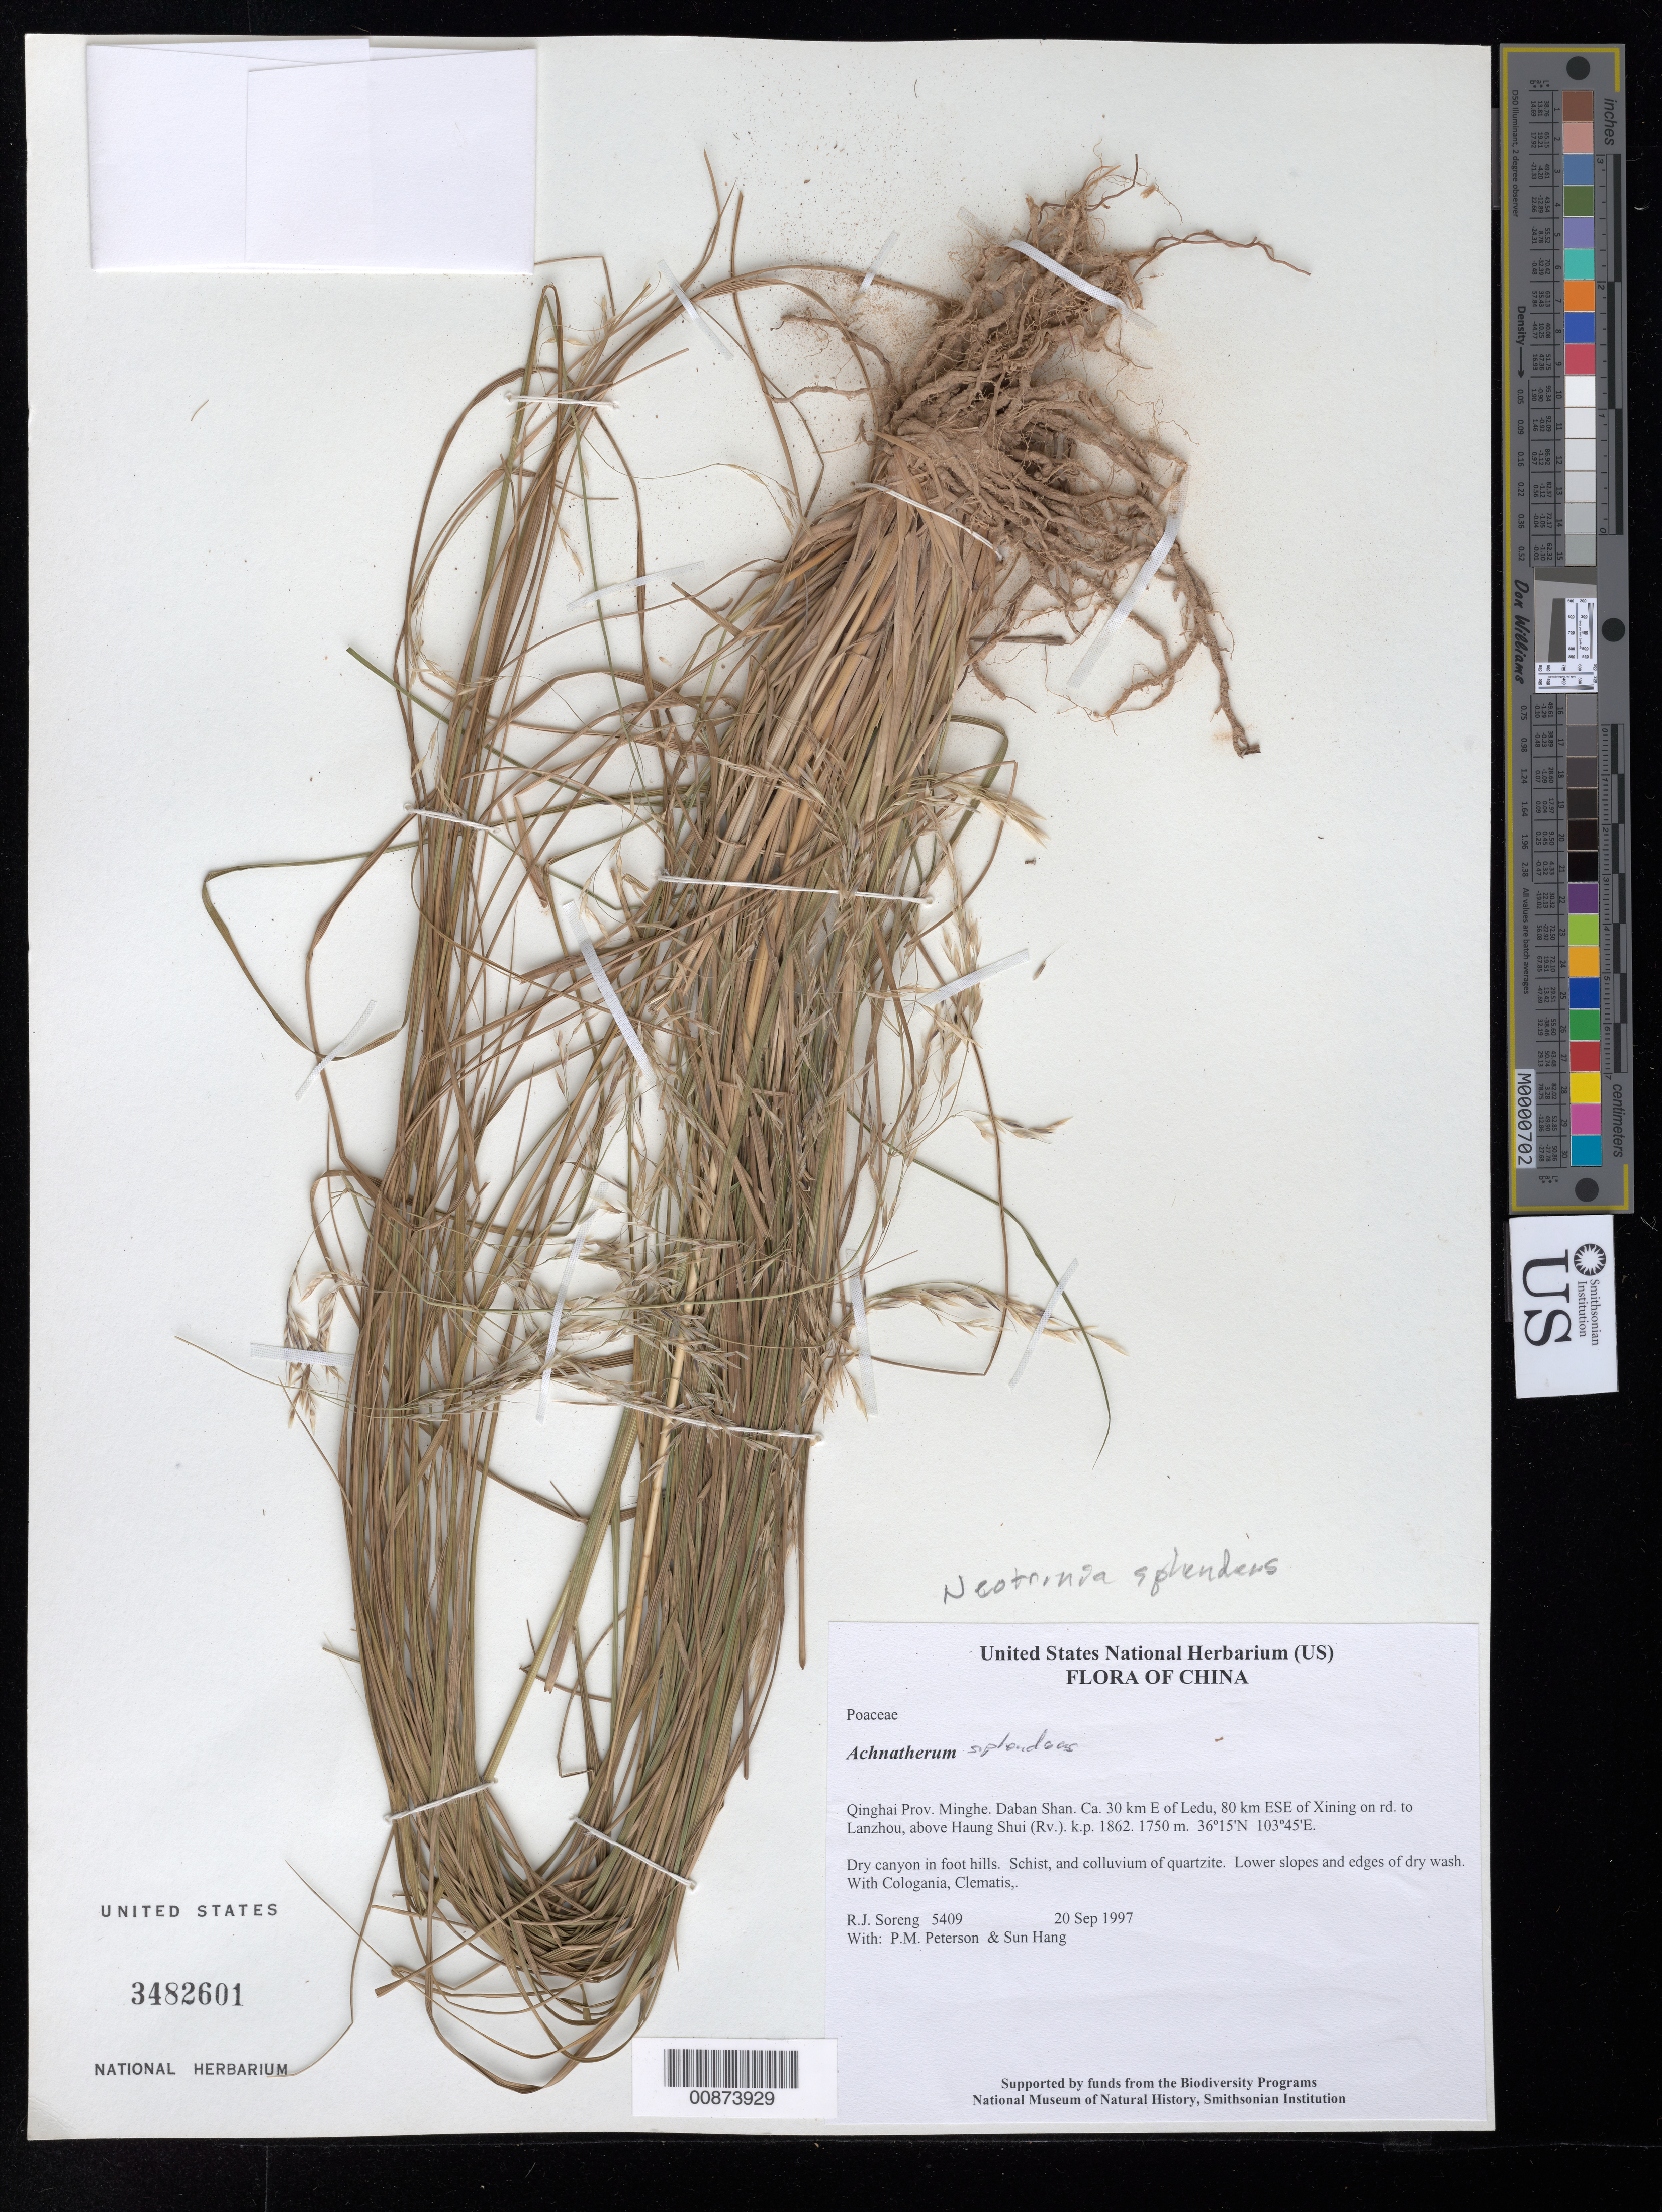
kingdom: Plantae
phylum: Tracheophyta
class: Liliopsida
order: Poales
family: Poaceae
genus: Neotrinia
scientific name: Neotrinia splendens (Trin.) M. Nobis, P.D. Gudkova & A. Nowak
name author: (Trin.)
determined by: Soreng, Robert J., Research Associate (BOT), Smithsonian Institution - National Museum of Natural History (UNITED STATES)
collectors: R. J. Soreng, P. M. Peterson & Sun Hang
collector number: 5409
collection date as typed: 20 Sep 1997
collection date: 1997-09-20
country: China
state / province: Qinghai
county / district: Minghe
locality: Daban Shan. Ca. 30 km E of Ledu, 80 km ESE of Xining on rd. to Lanzhou, above Haung Shui (Rv.). k.p. 1862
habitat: Dry canyon in foot hills. Schist, and colluvium of quartzite. Lower slopes and edges of dry wash. With Cologania, Clematis,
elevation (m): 1750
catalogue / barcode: US 3482601